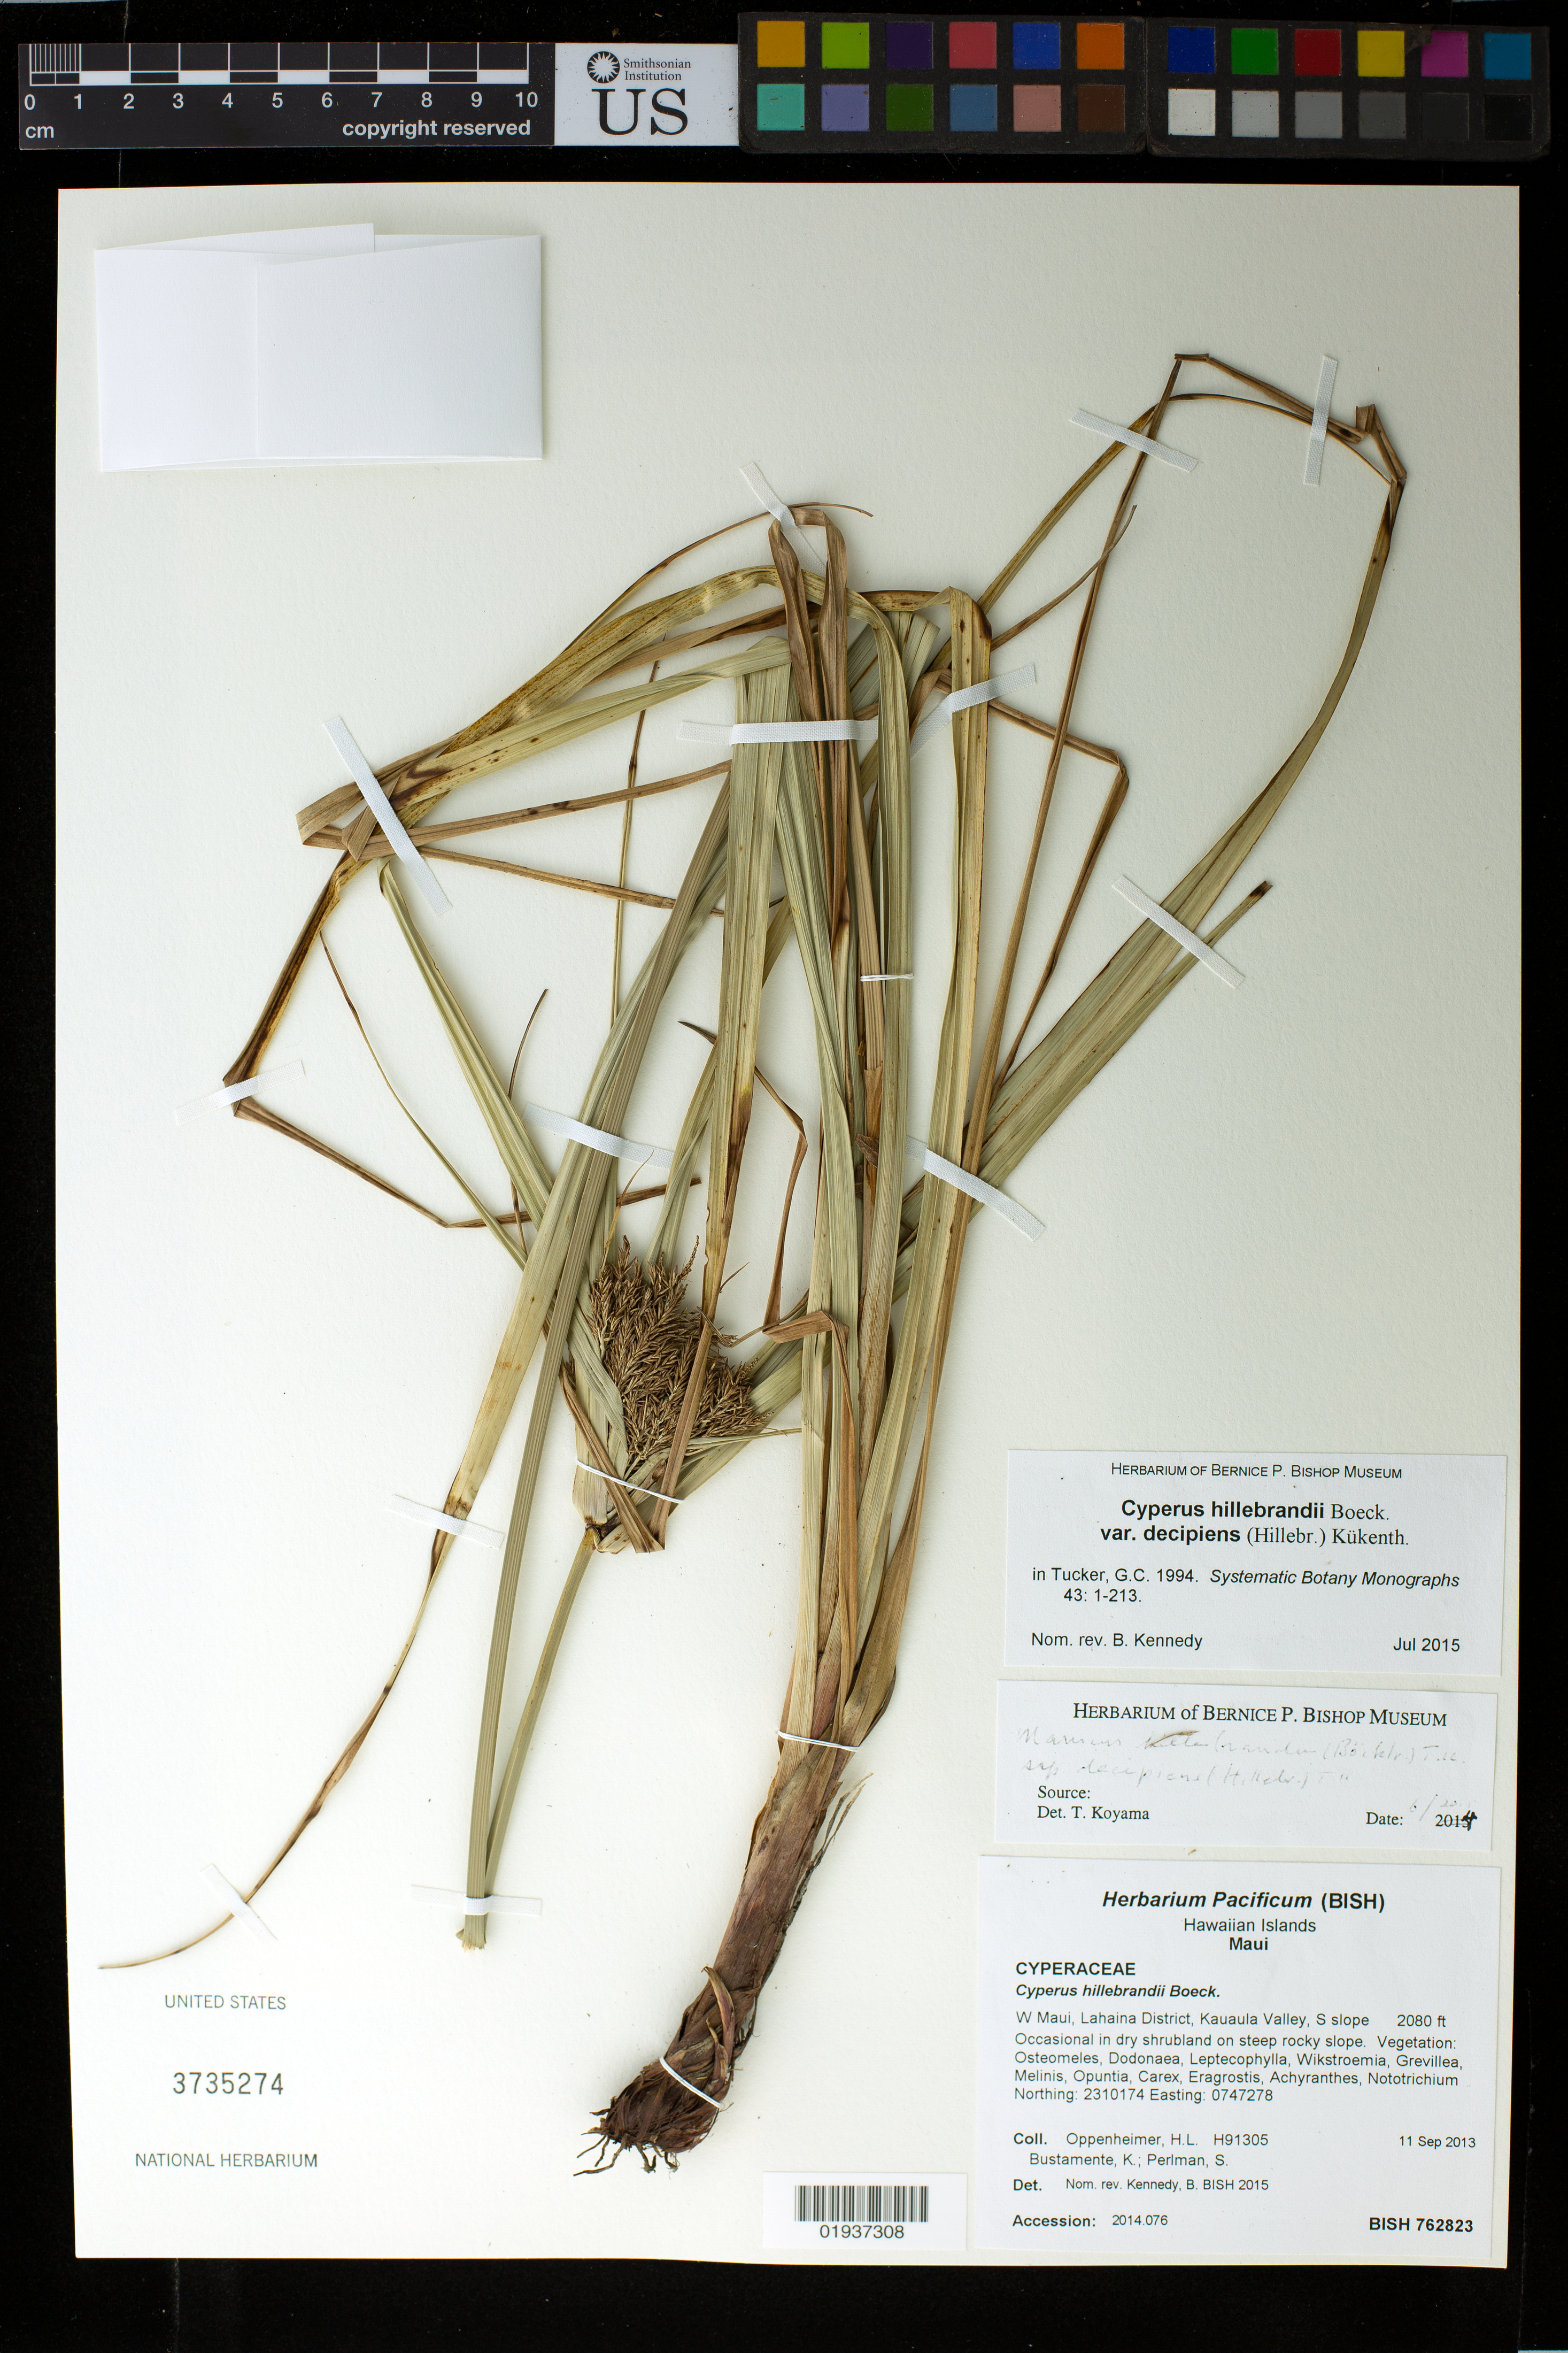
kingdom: Plantae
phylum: Tracheophyta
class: Liliopsida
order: Poales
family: Cyperaceae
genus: Cyperus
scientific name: Cyperus hillebrandii var. decipiens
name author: (Hillebr.) Kük.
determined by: Kennedy, B.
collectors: H. L. Oppenheimer, K. M. Bustamente & S. P. Perlman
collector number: H91305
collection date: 2013-09-11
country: United States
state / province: Hawaii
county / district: Maui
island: Maui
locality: W. Maui, Lahaina District, Kauaula Valley, S. slope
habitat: Dry shrubland on steep rocky slope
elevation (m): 634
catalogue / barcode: US 3735274